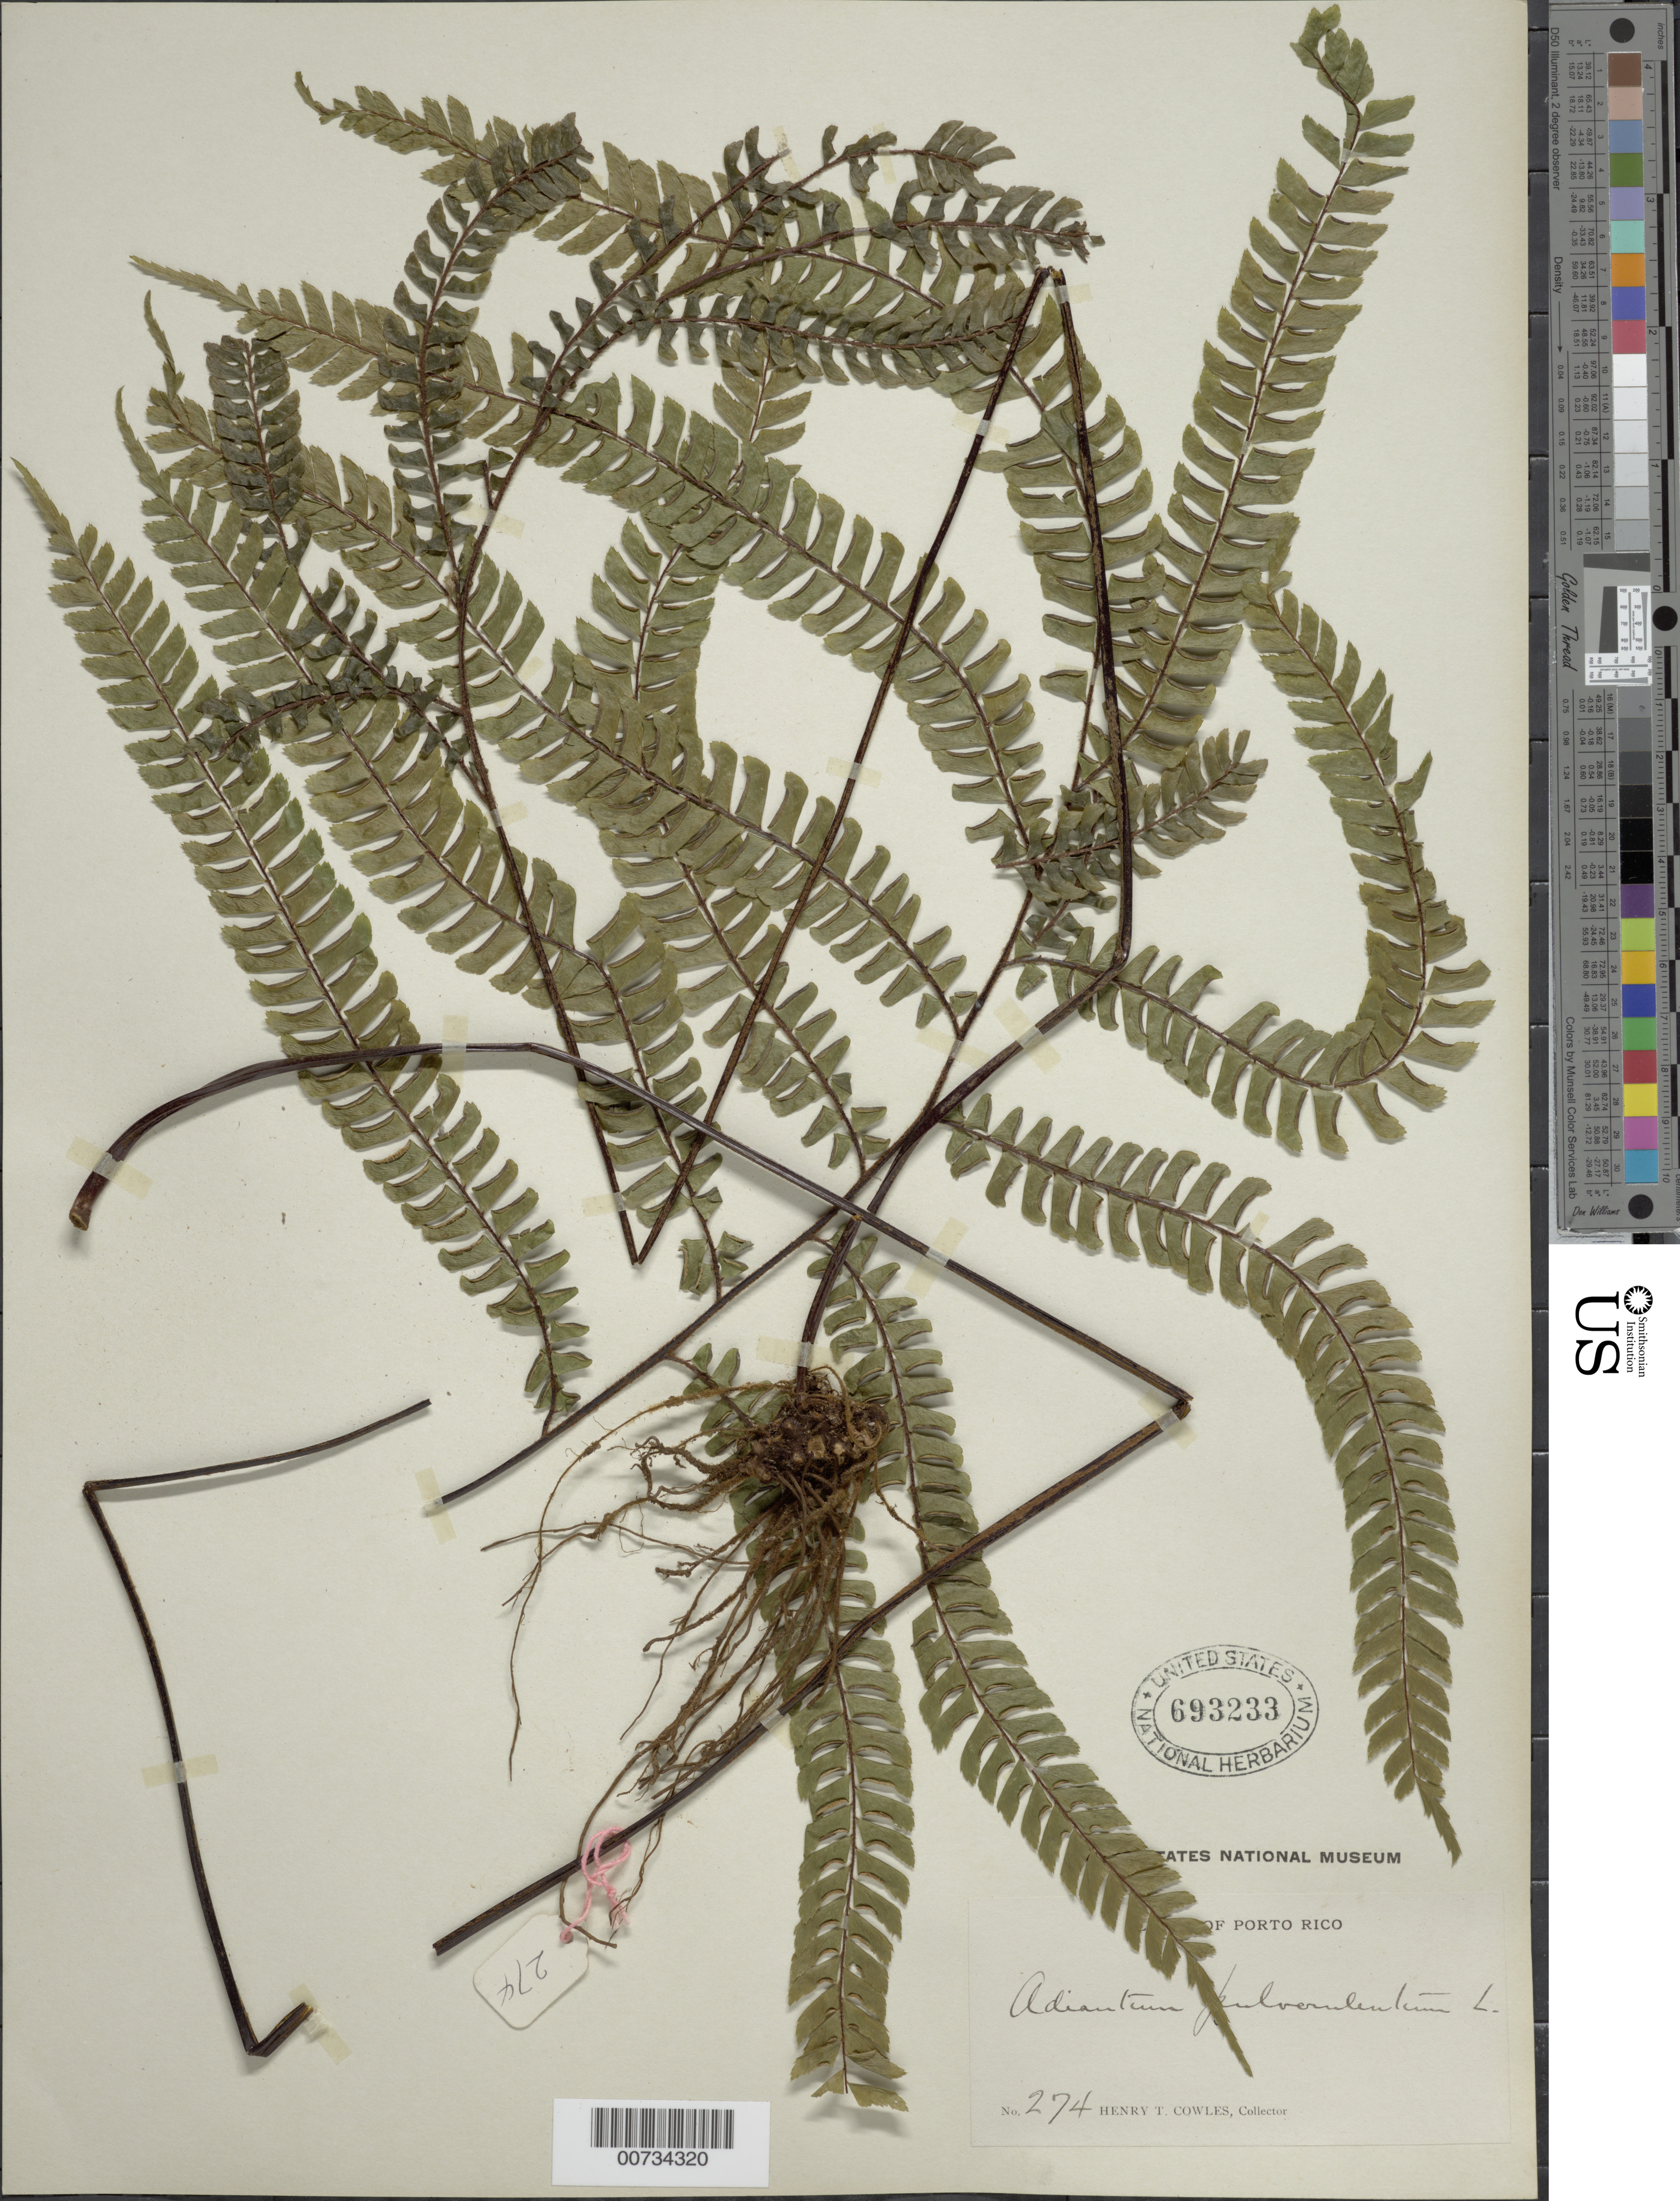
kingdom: Plantae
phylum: Tracheophyta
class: Polypodiopsida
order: Polypodiales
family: Pteridaceae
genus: Adiantum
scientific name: Adiantum pulverulentum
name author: L.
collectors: H. Cowles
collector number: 274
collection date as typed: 1911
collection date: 1911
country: Puerto Rico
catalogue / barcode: US 693233